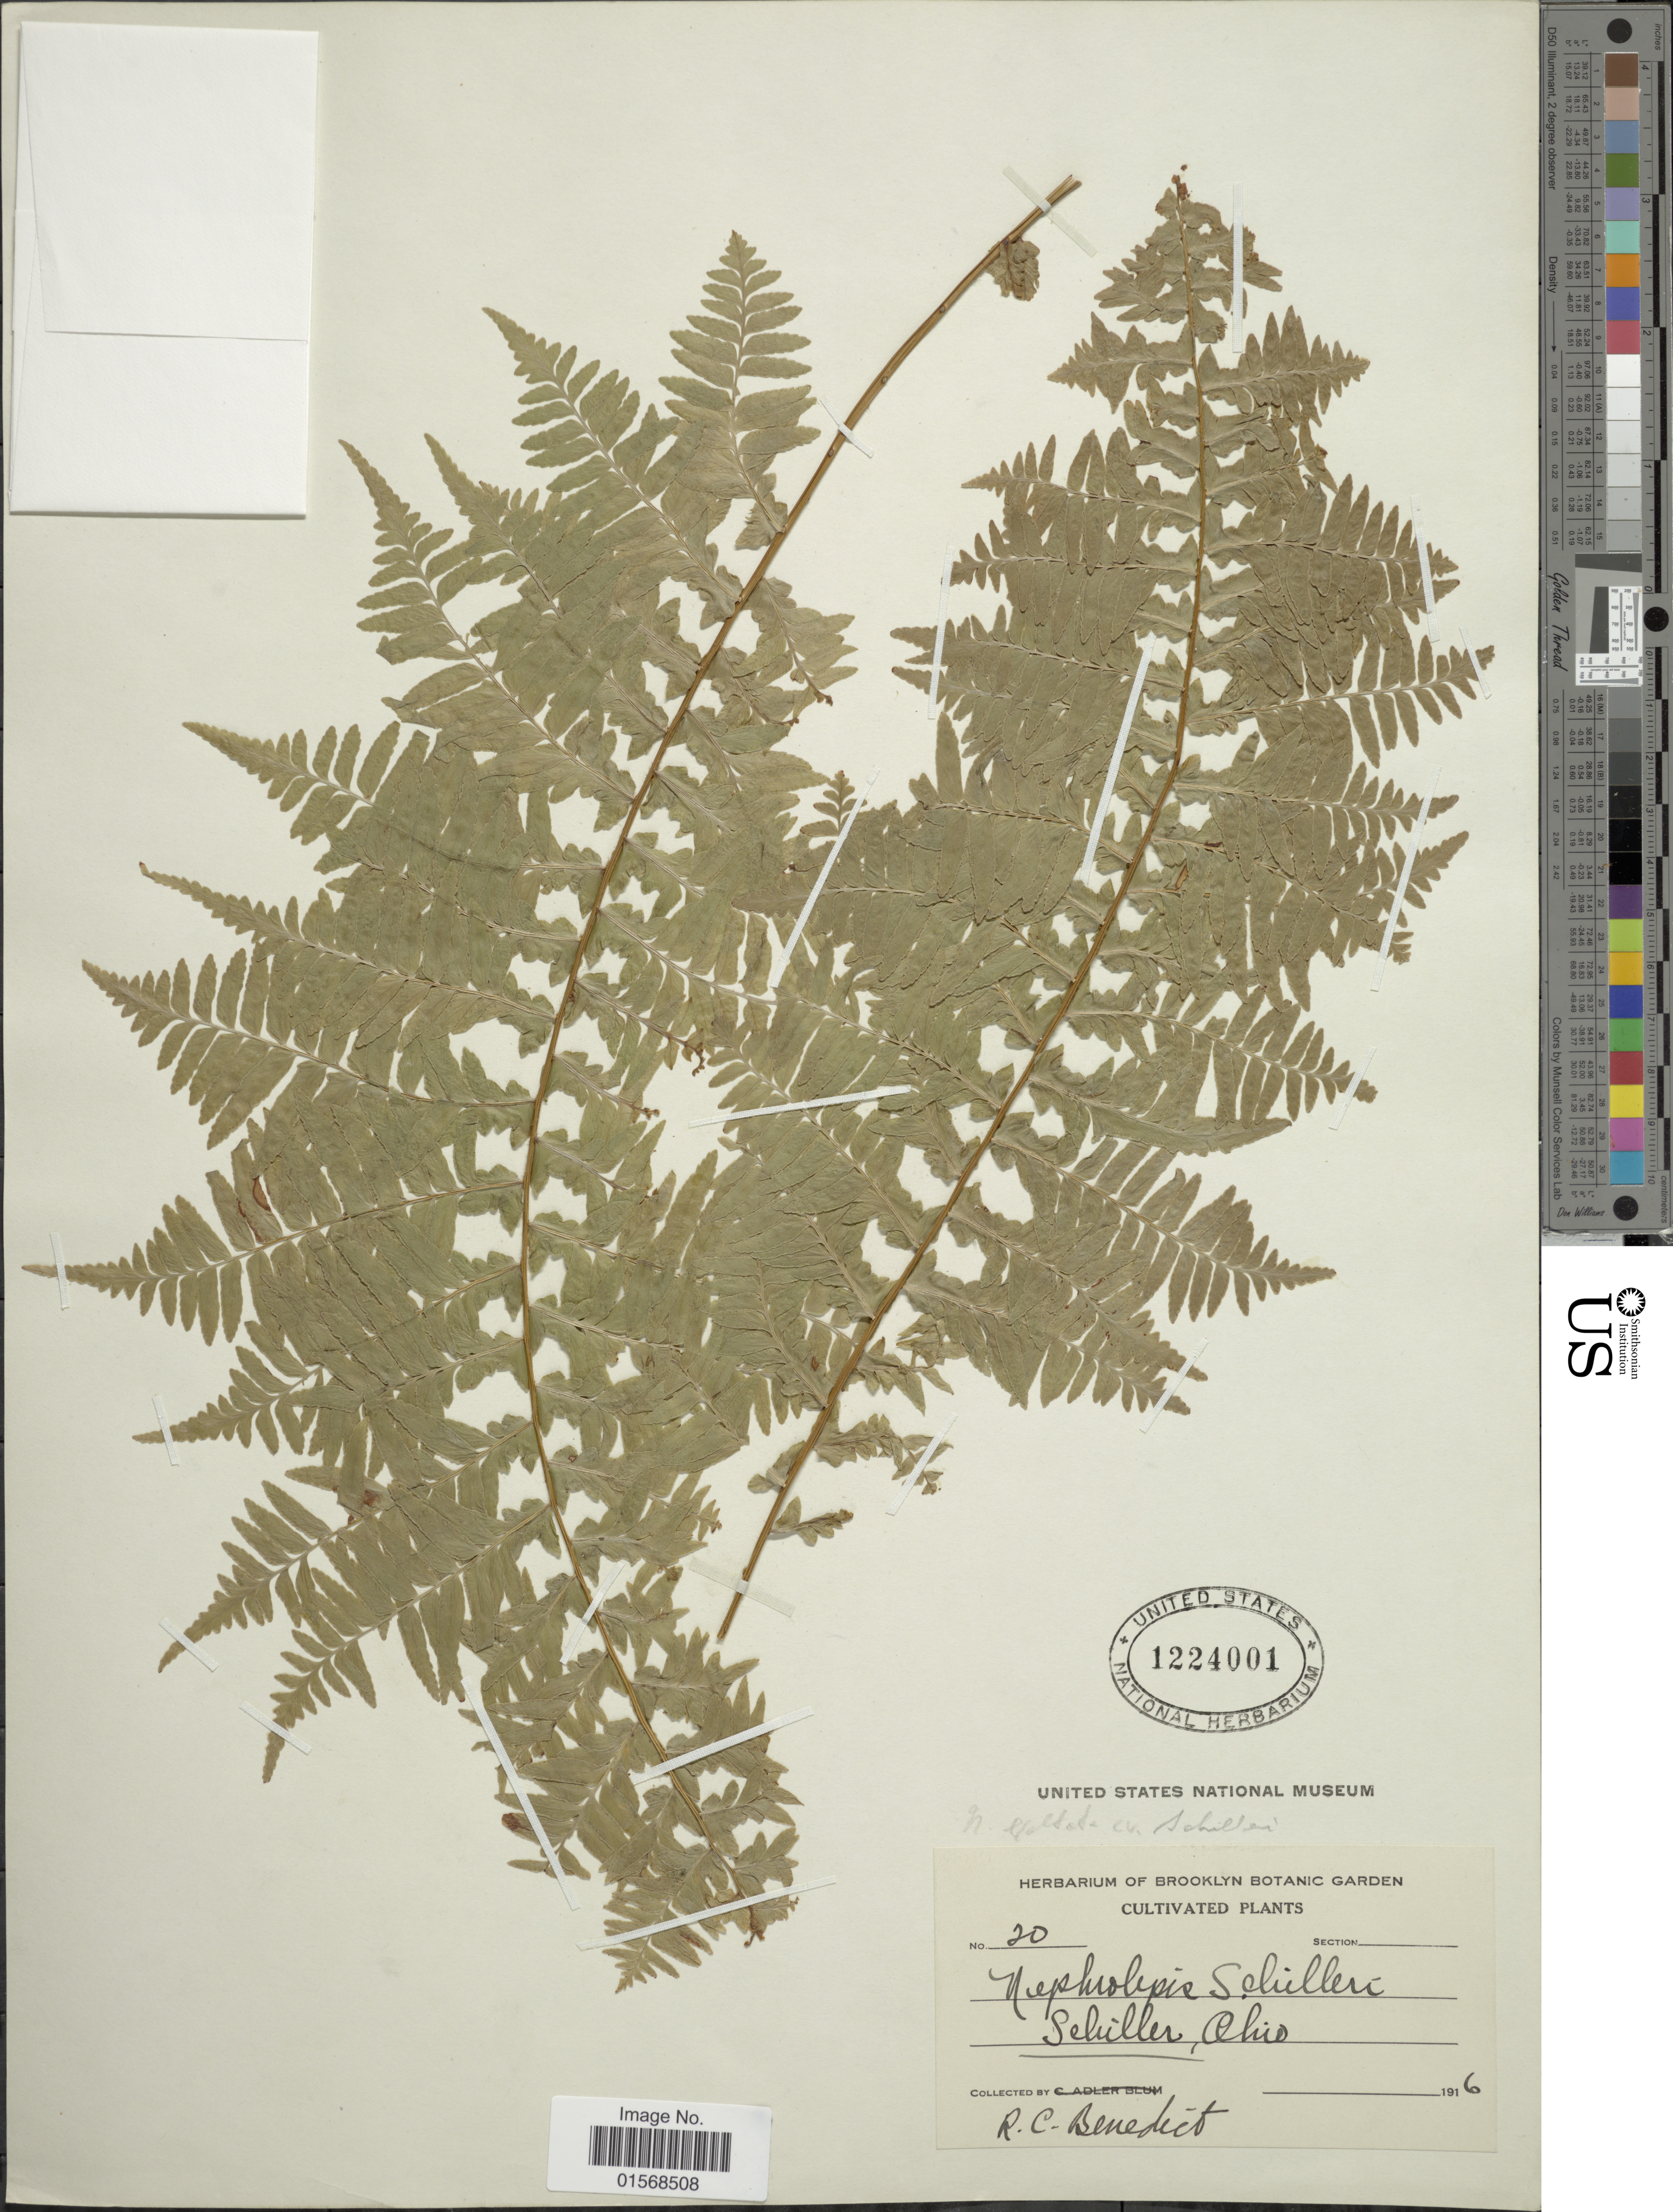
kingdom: Plantae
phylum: Tracheophyta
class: Polypodiopsida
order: Polypodiales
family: Nephrolepidaceae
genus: Nephrolepis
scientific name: Nephrolepis 'Schilleri'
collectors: R. C. Benedict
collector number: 20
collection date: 1916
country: United States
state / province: Ohio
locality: Sehiller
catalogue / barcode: US 1224001